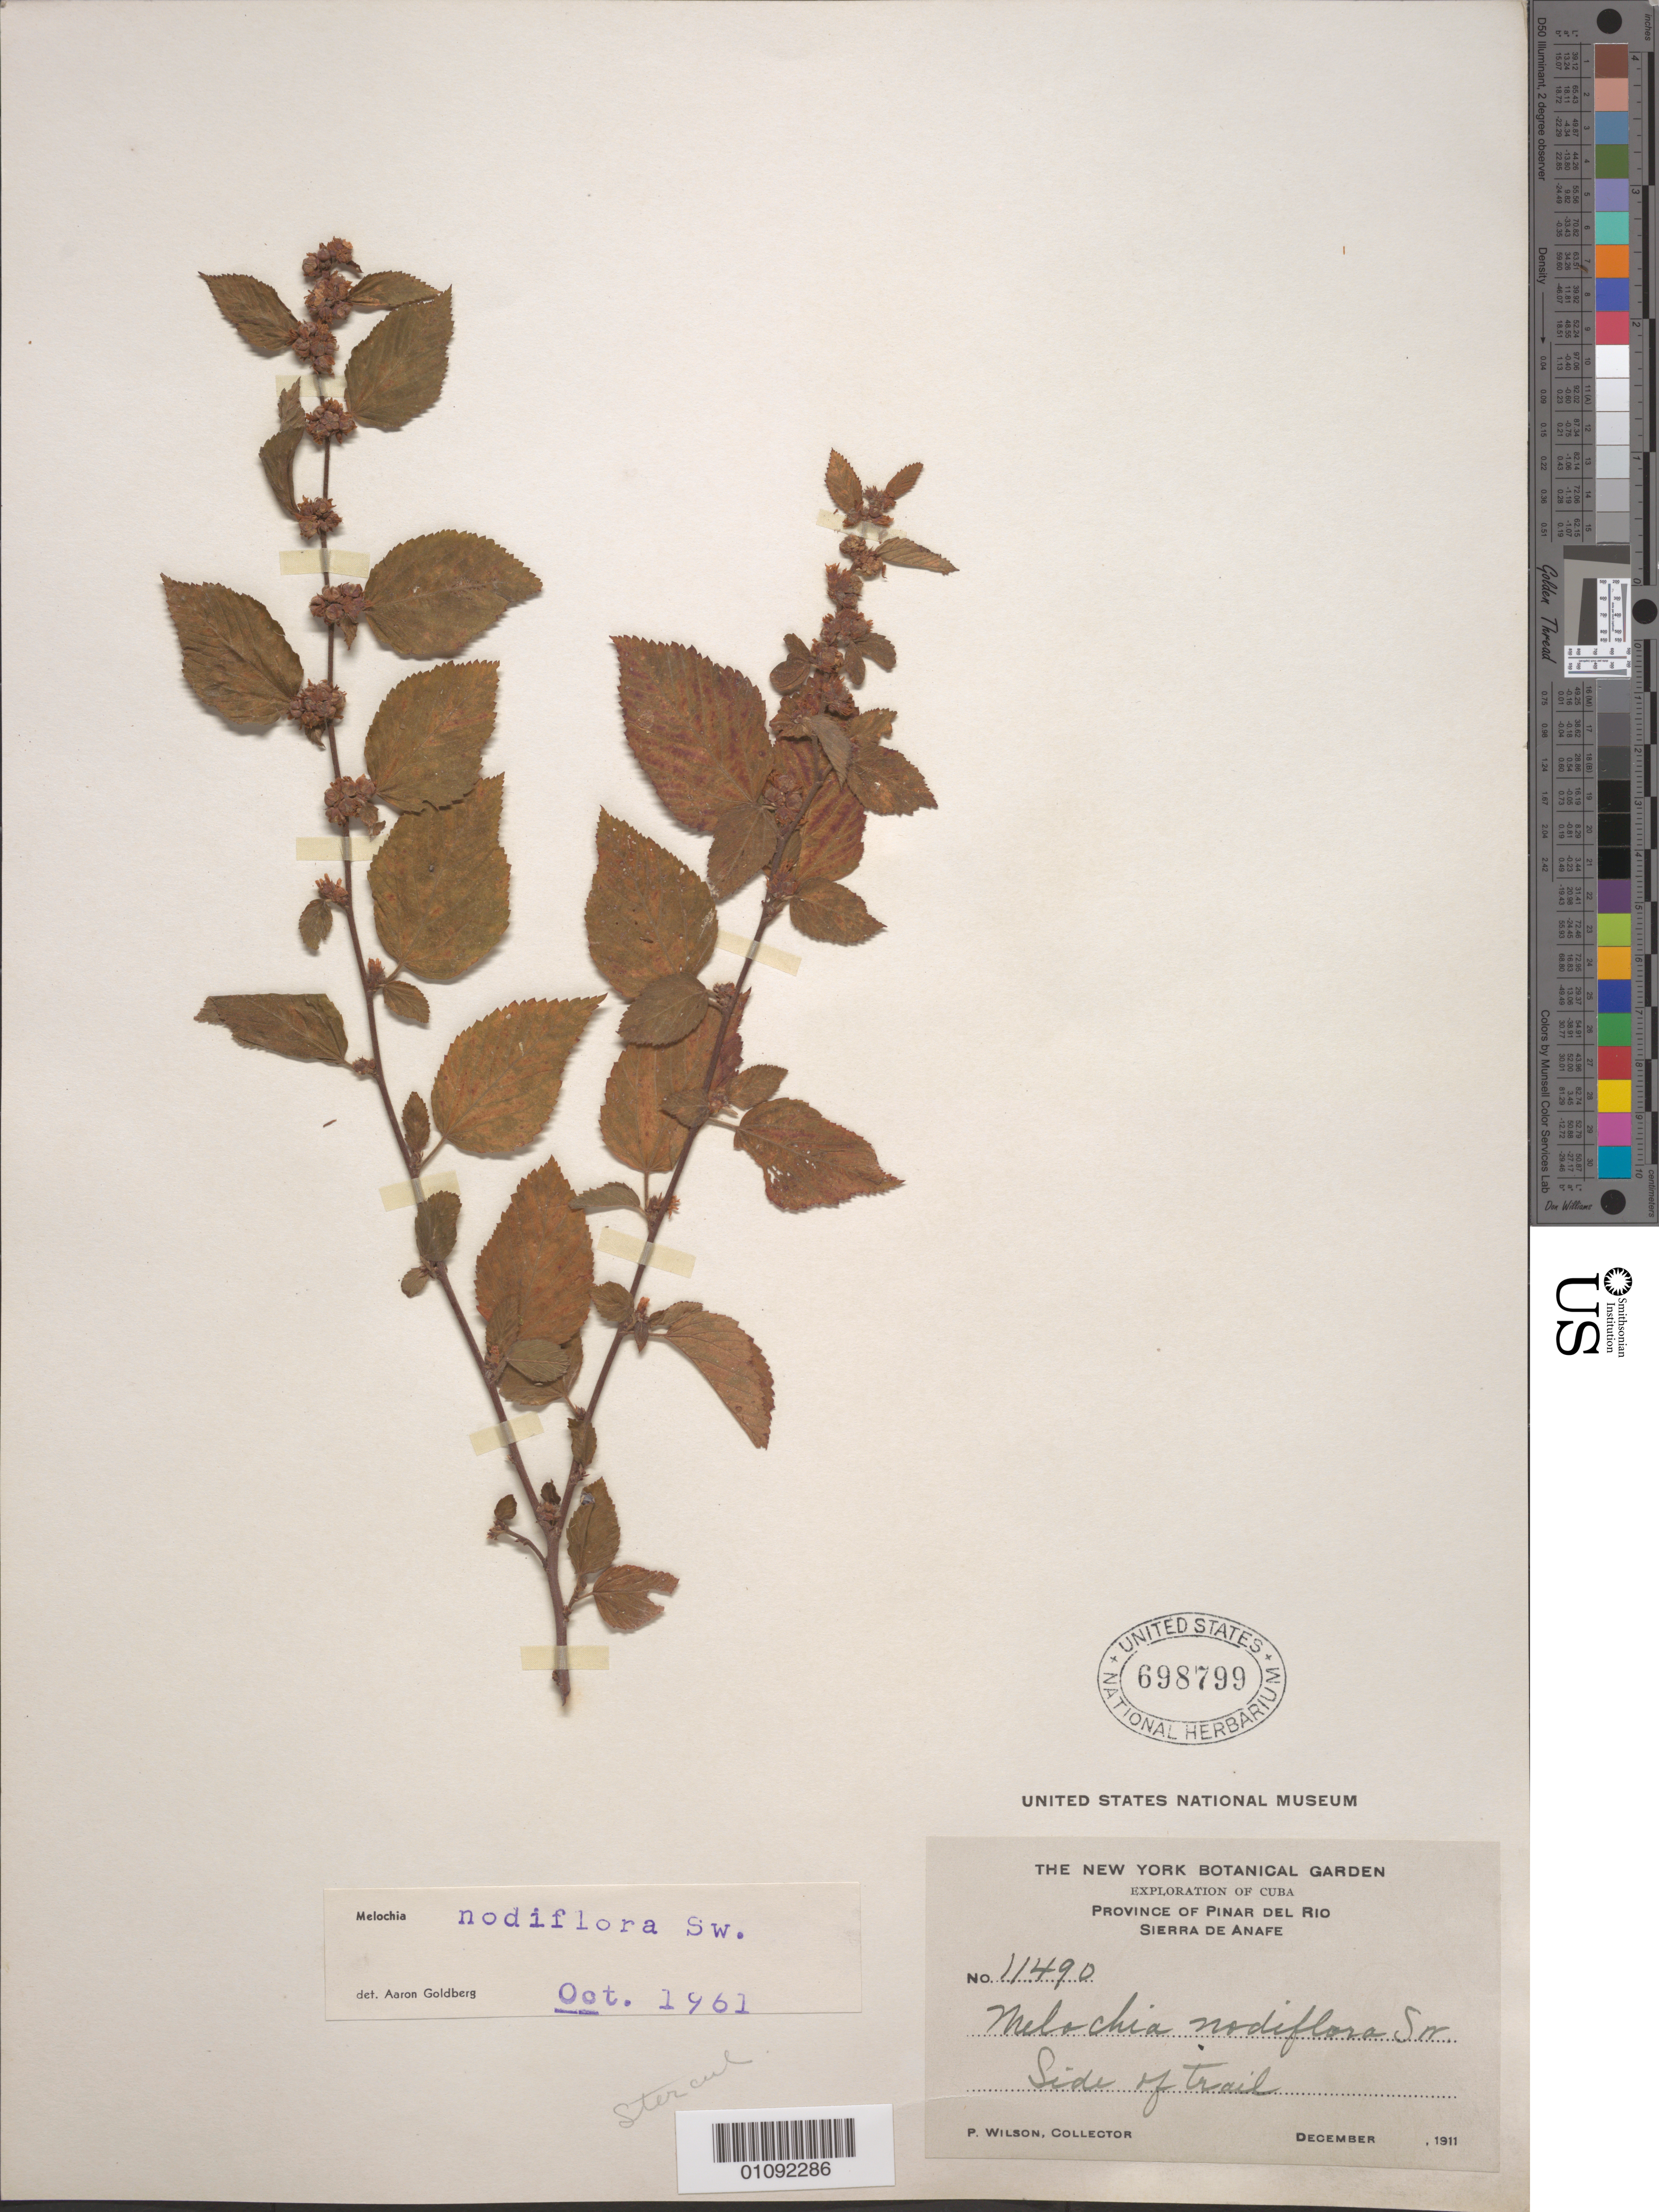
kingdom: Plantae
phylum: Tracheophyta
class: Magnoliopsida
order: Malvales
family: Malvaceae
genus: Melochia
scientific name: Melochia nodiflora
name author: Sw.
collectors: P. Wilson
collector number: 11490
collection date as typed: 01 Dec 1911 to 31 Dec 1911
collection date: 1911-12-01/1911-12-31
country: Cuba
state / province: La Habana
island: Cuba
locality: Sierra de Anafe, Province of Pinar del Rio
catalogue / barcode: US 698799